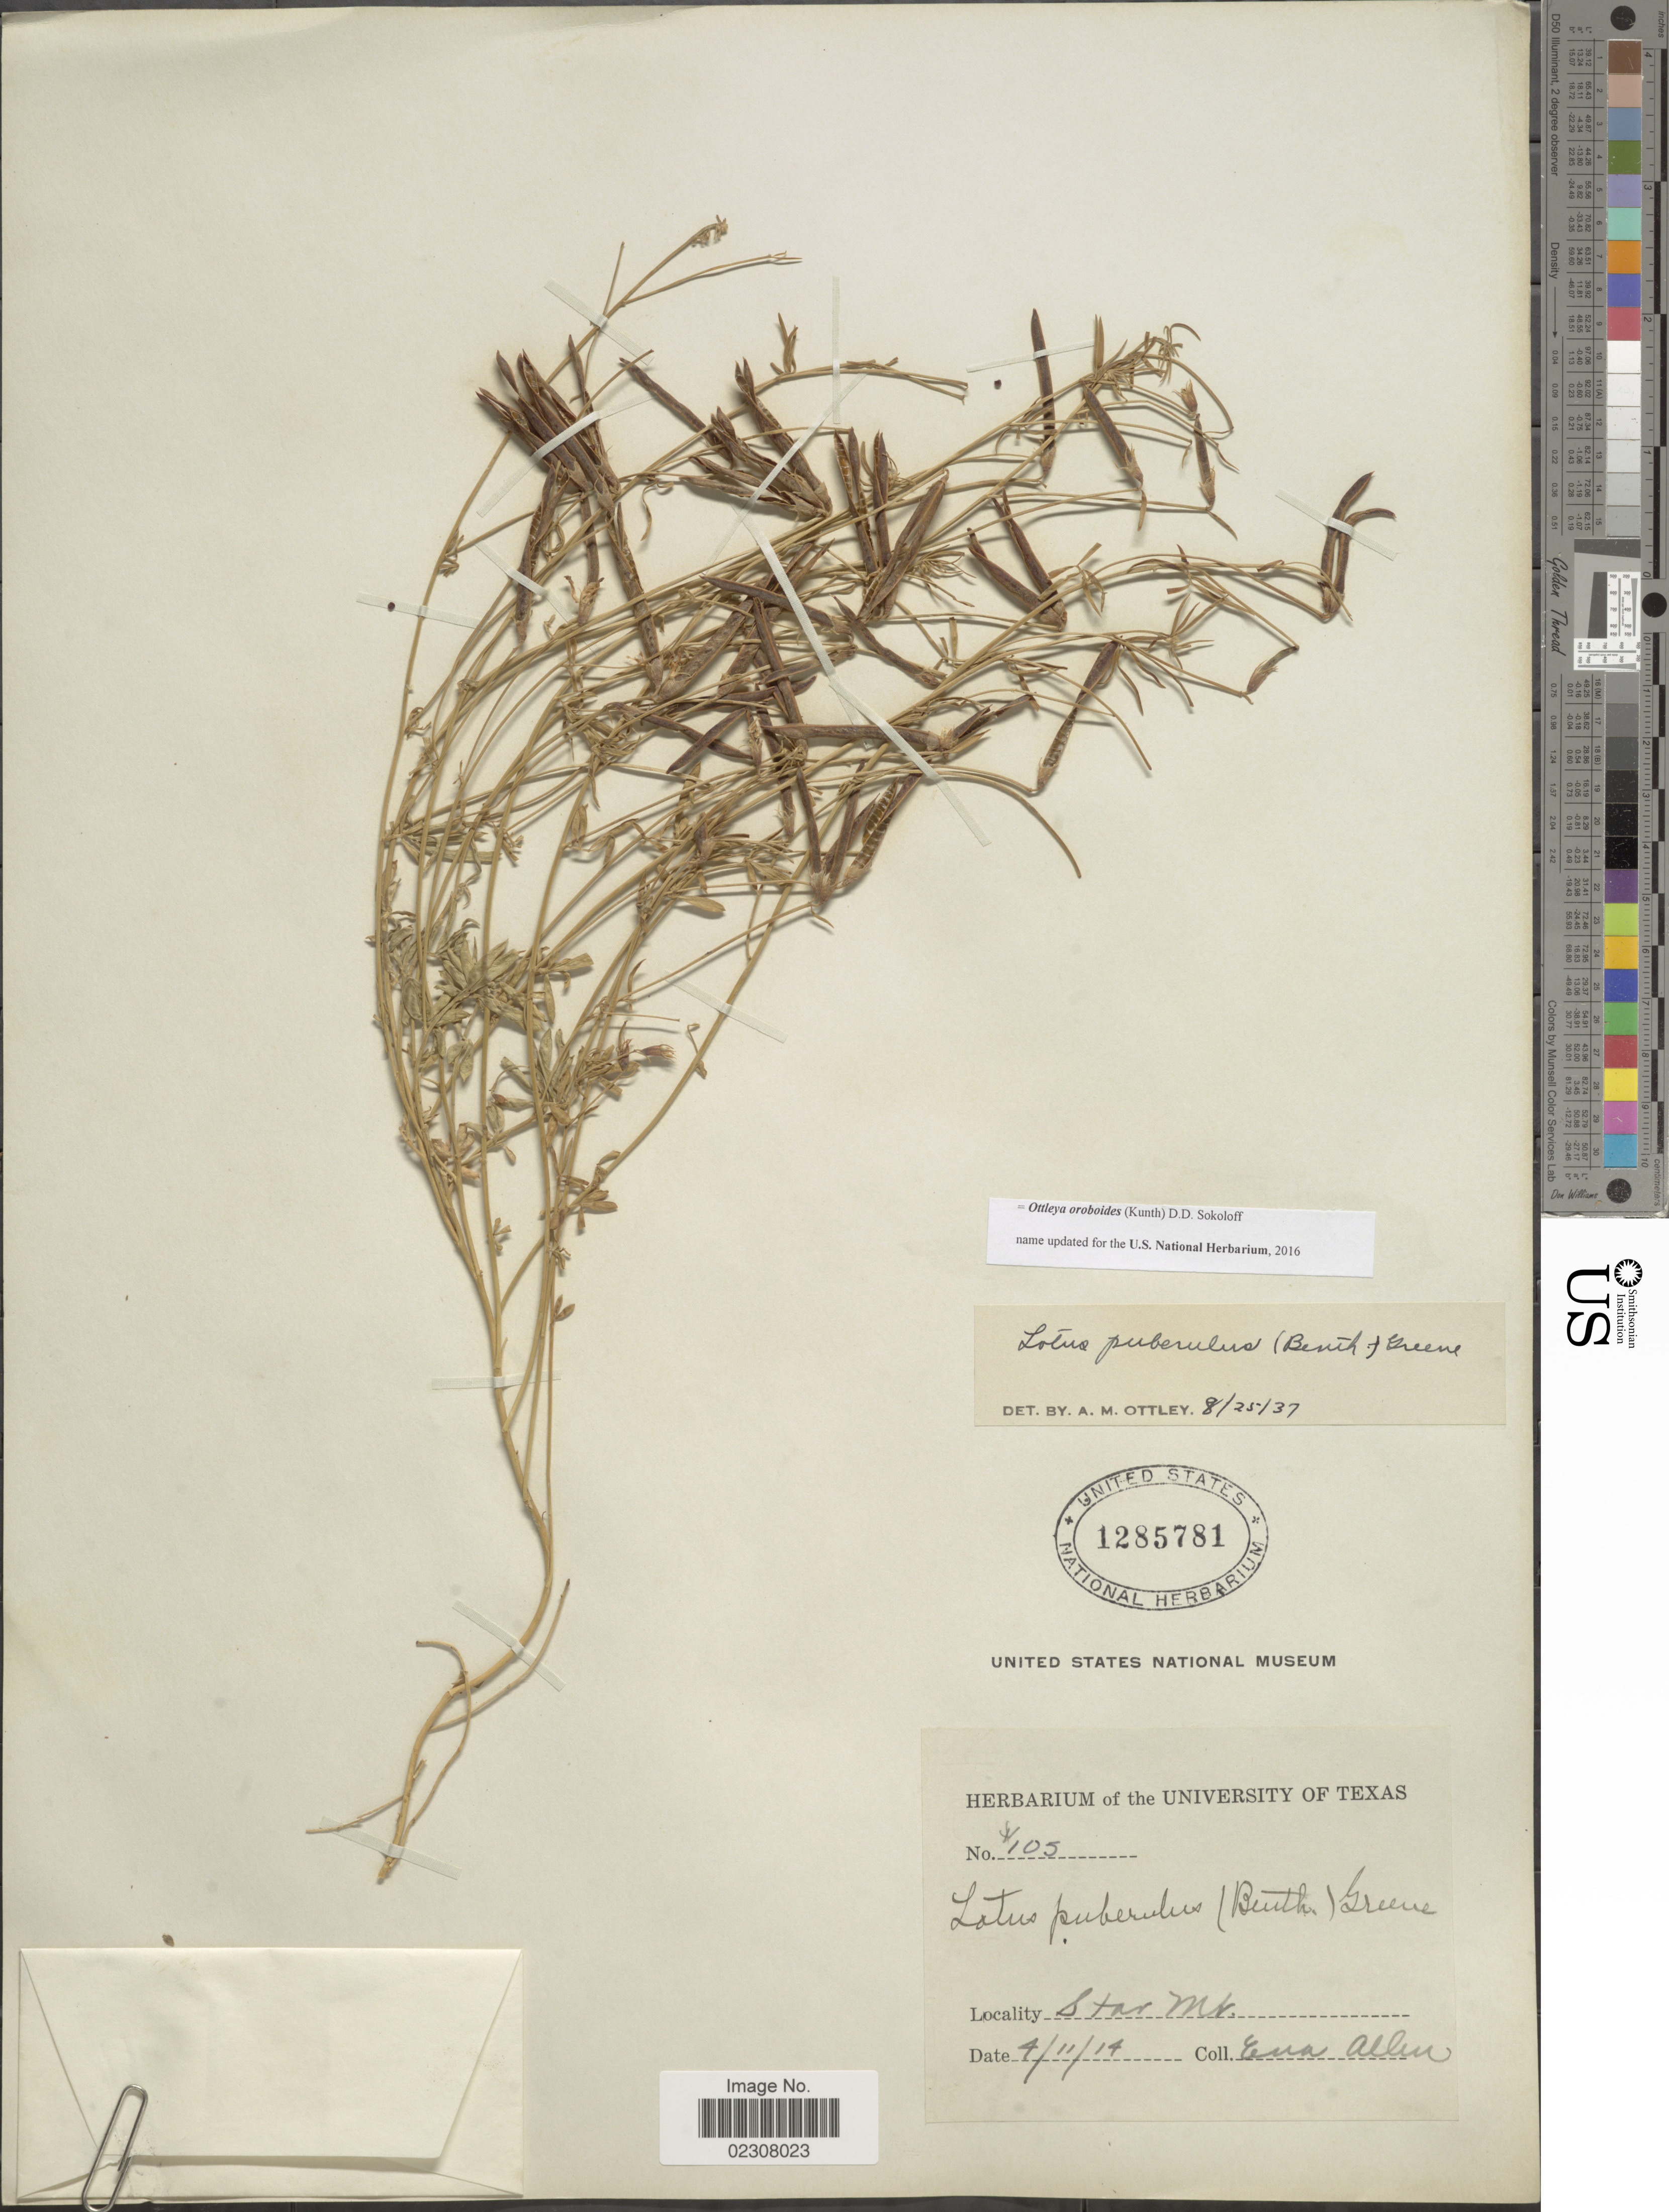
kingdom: Plantae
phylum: Tracheophyta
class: Magnoliopsida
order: Fabales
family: Fabaceae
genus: Ottleya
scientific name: Ottleya oroboides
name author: (Kunth) D.D. Sokoloff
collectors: E. Allen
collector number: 105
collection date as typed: Transcribed d/m/y: 4/11/14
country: United States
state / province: Texas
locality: Star Mt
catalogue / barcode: US 1285781